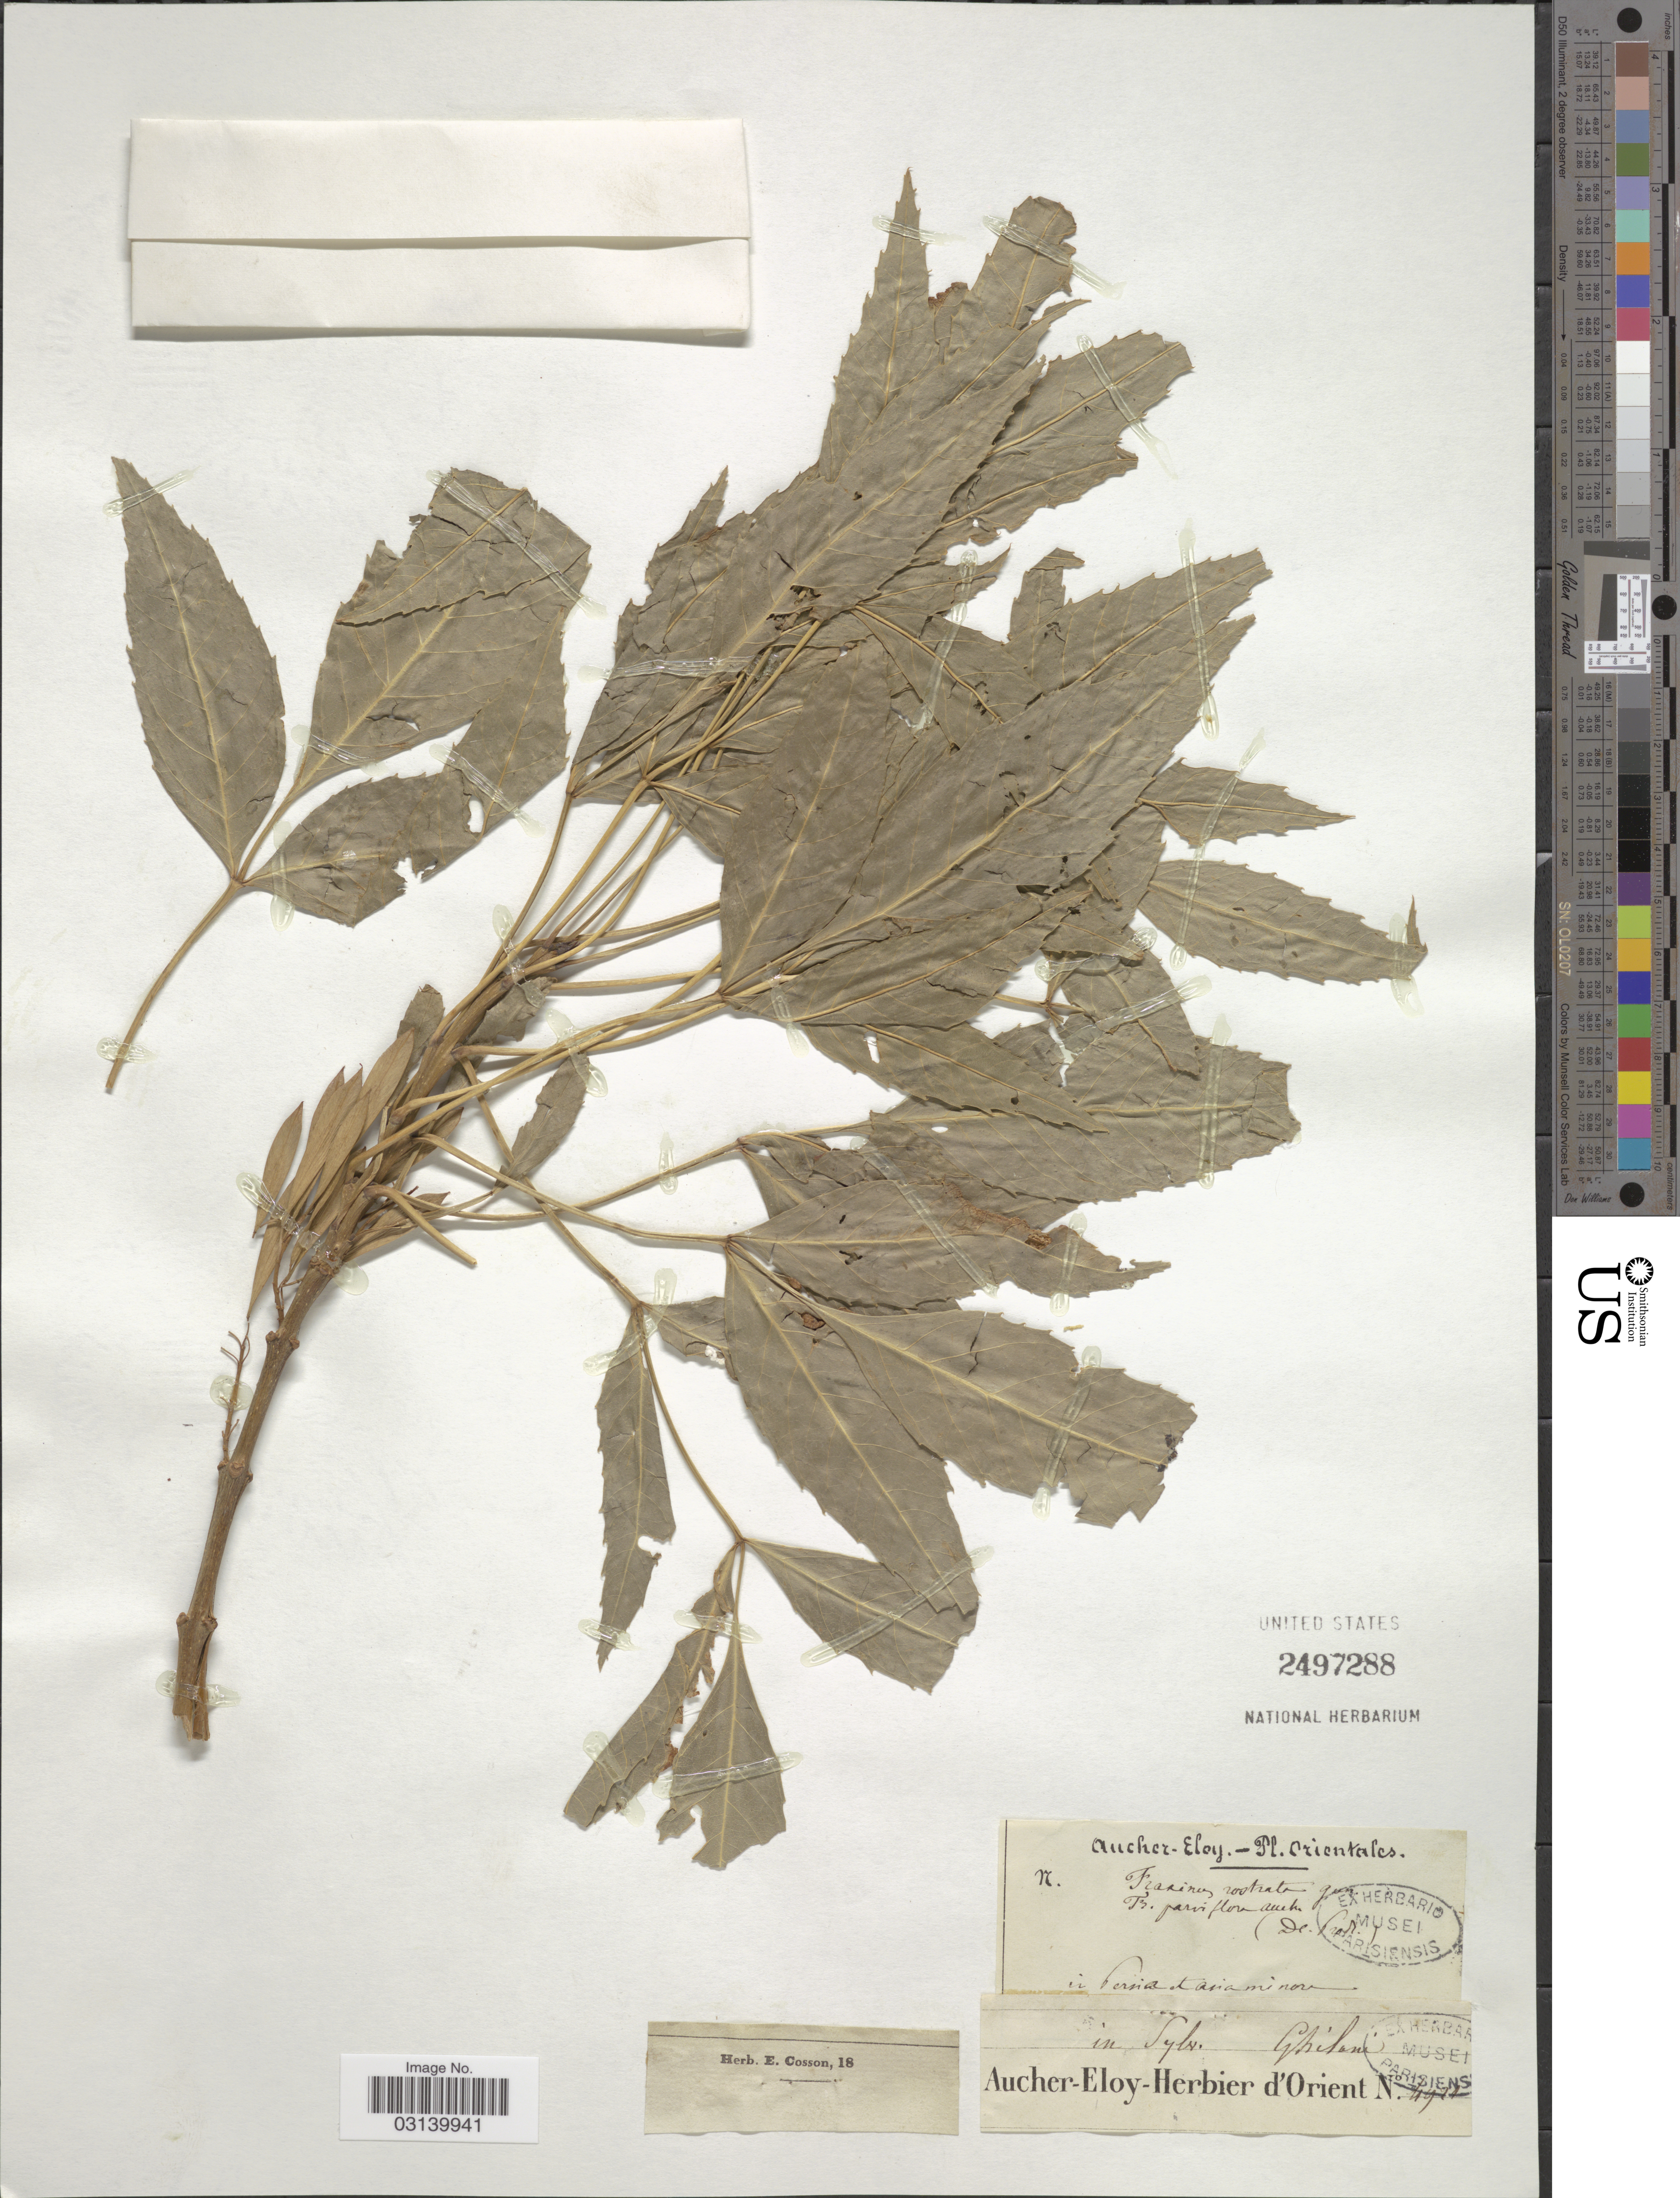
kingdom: Plantae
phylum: Tracheophyta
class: Magnoliopsida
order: Lamiales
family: Oleaceae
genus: Fraxinus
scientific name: Fraxinus rostrata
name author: Gussone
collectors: P. Aucher-Éloy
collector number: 4924*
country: Iran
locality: Orientales, In Persia et asia minor. in Sulv. Ghilani.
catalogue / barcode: US 2497288